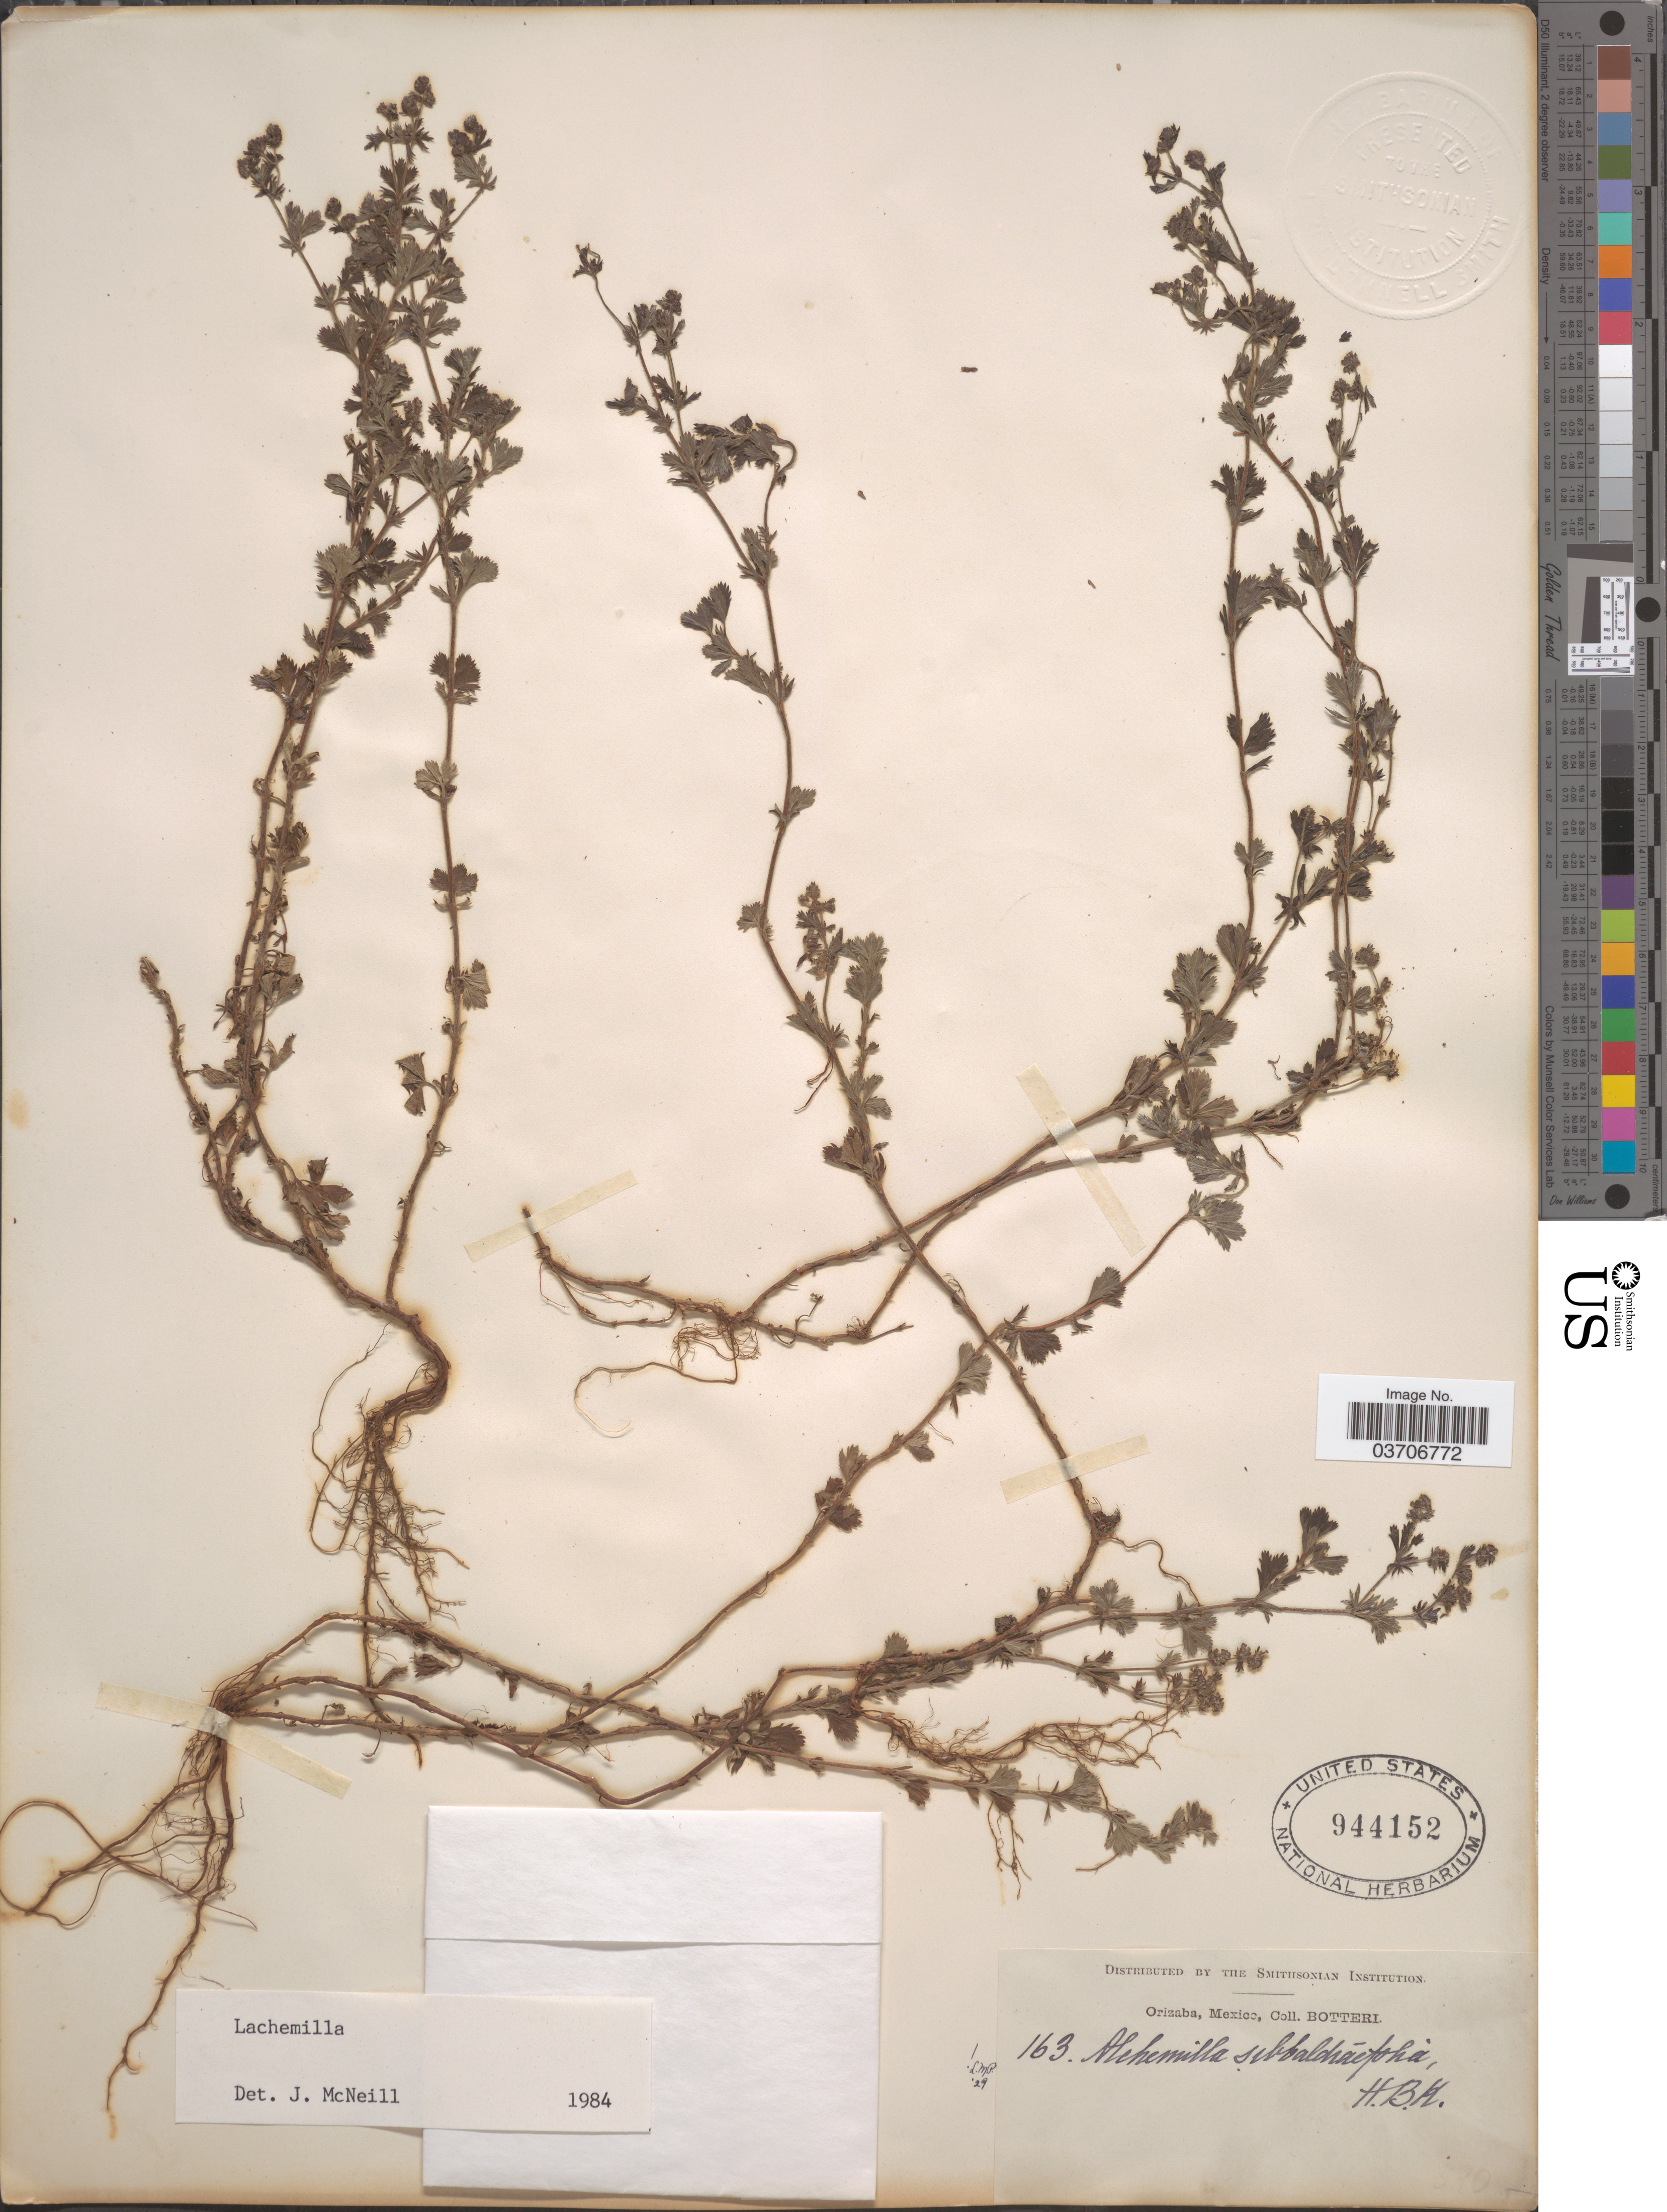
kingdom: Plantae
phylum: Tracheophyta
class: Magnoliopsida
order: Rosales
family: Rosaceae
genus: Lachemilla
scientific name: Lachemilla sp.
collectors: -. Botteri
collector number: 163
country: Mexico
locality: Orizaba.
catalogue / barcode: US 944152